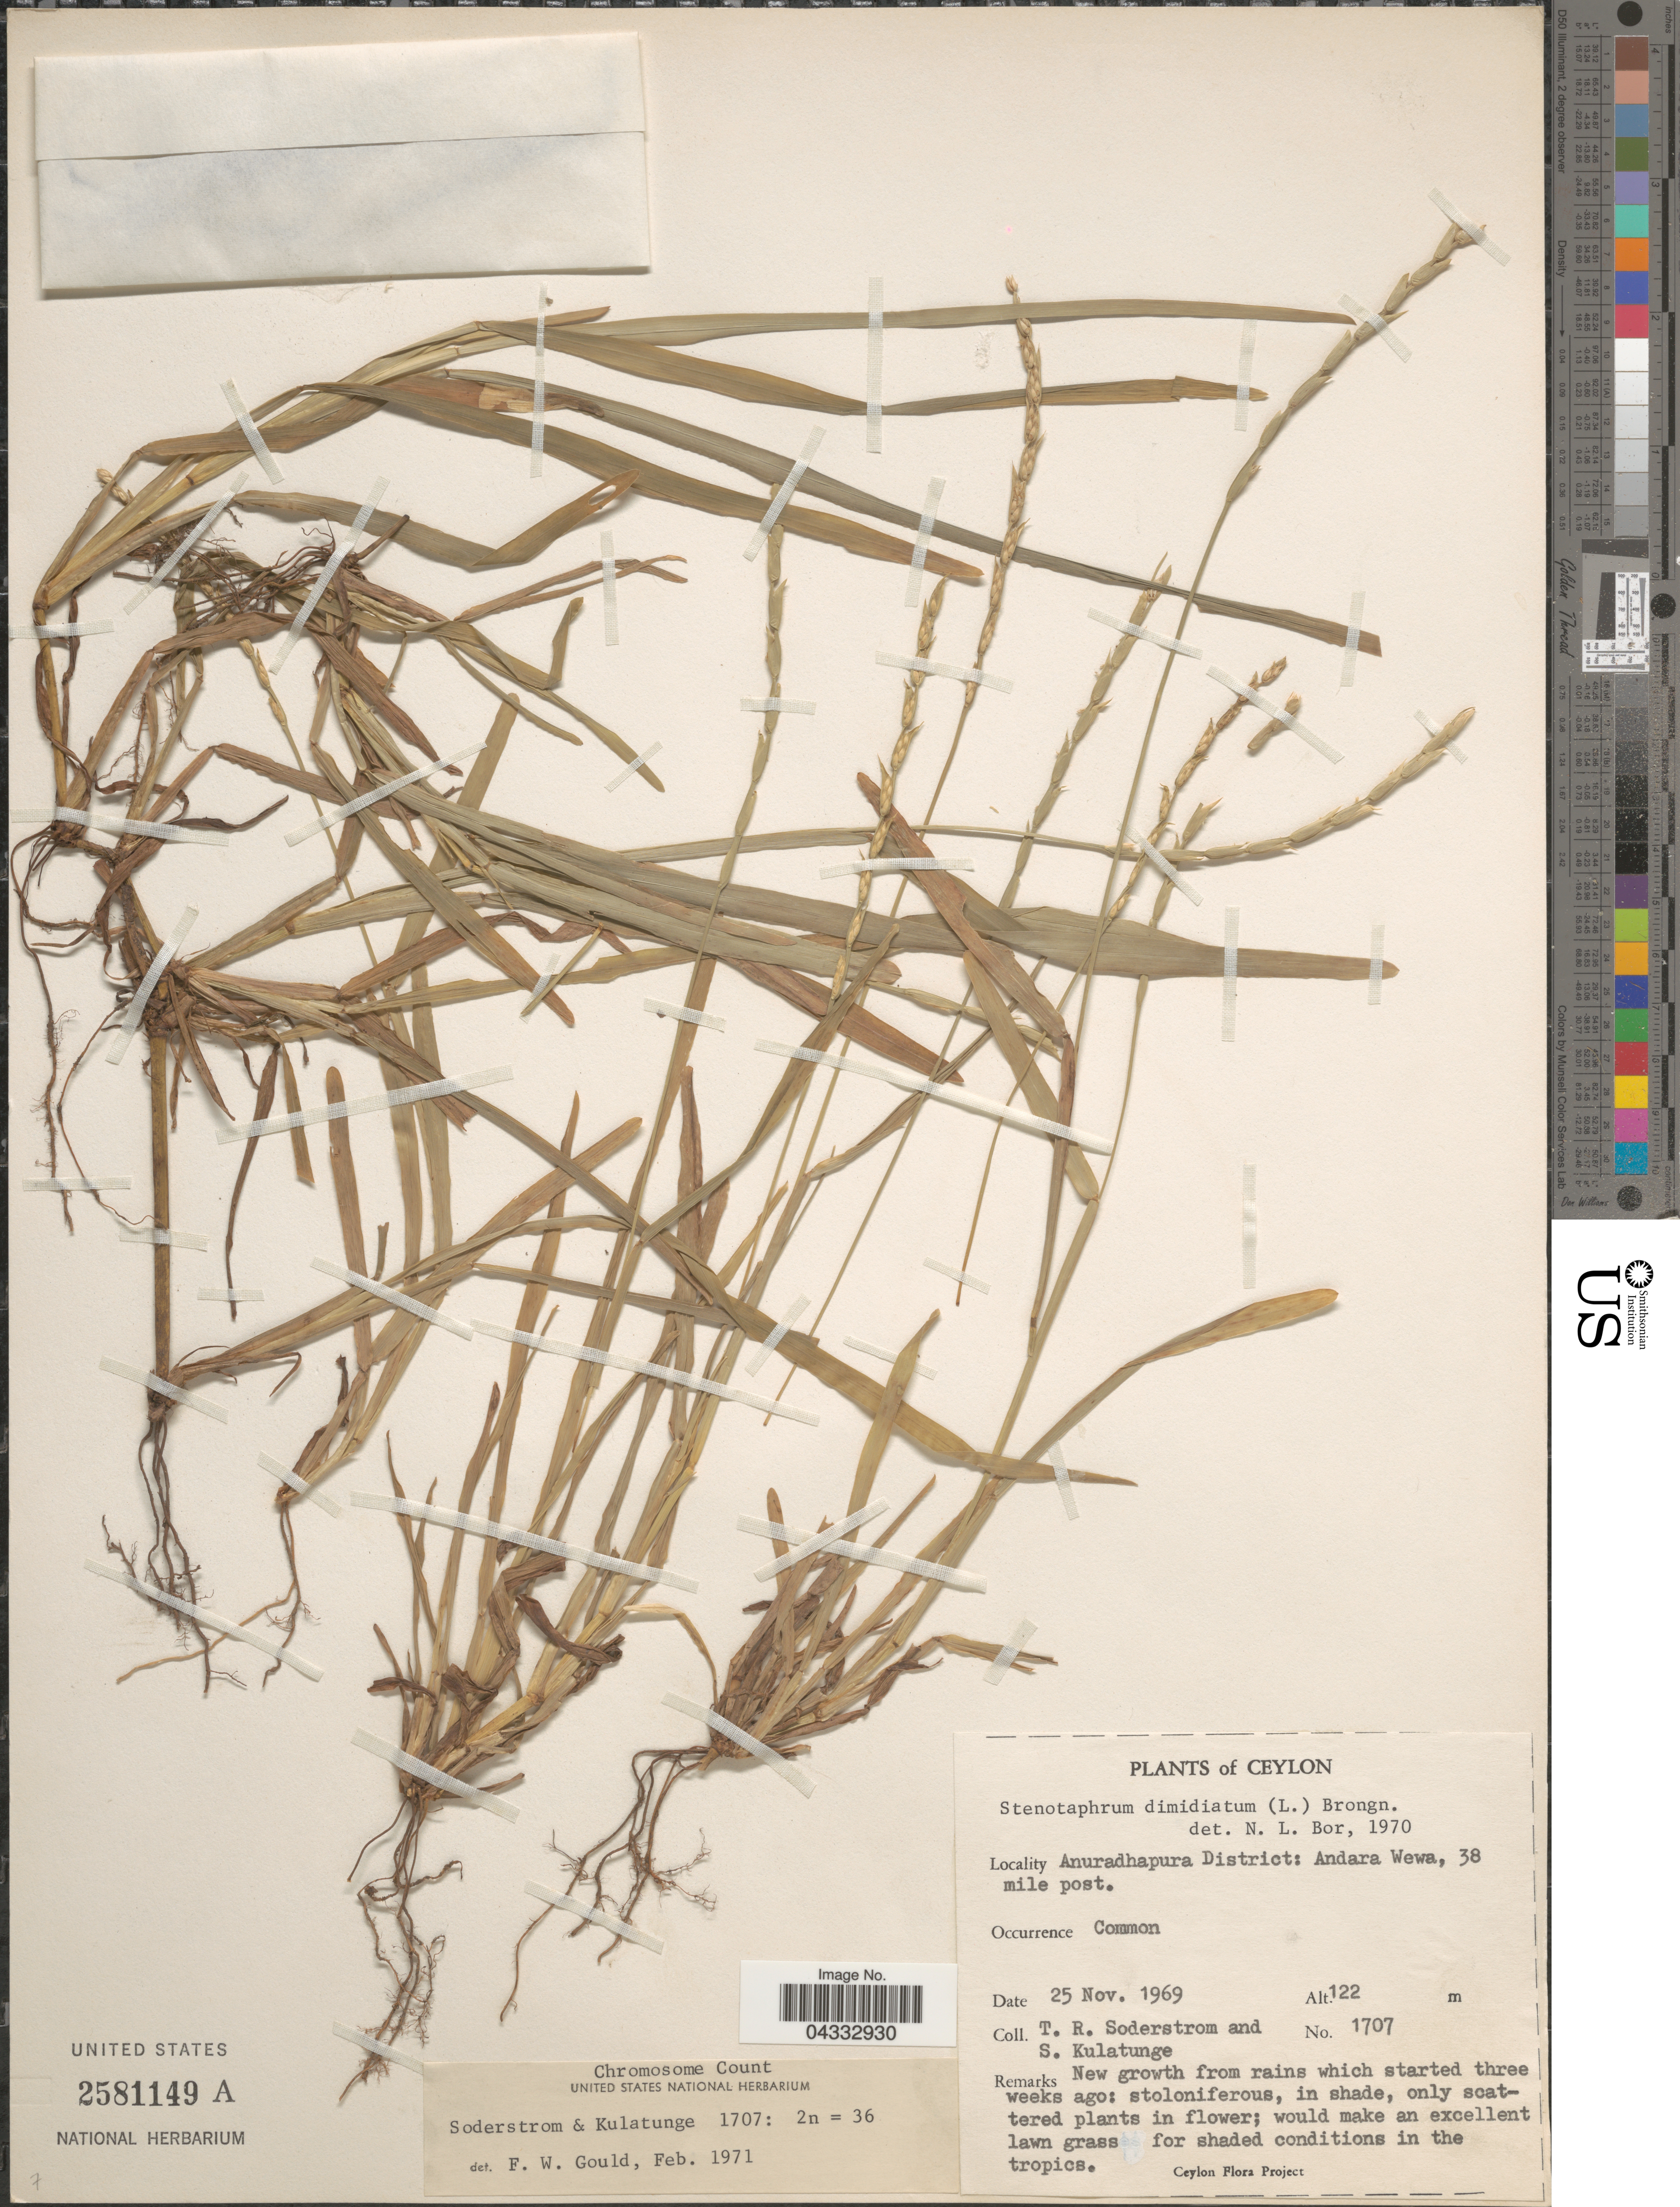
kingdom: Plantae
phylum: Tracheophyta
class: Liliopsida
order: Poales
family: Poaceae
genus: Stenotaphrum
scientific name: Stenotaphrum dimidiatum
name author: (L.) Brongn.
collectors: T. R. Soderstrom & S. Kulatunge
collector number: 1707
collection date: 1969-11-25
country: Sri Lanka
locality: Ceylon. Anuradhapura District: Andara Wewa, 38 mile post.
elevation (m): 122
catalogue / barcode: US 2581149A